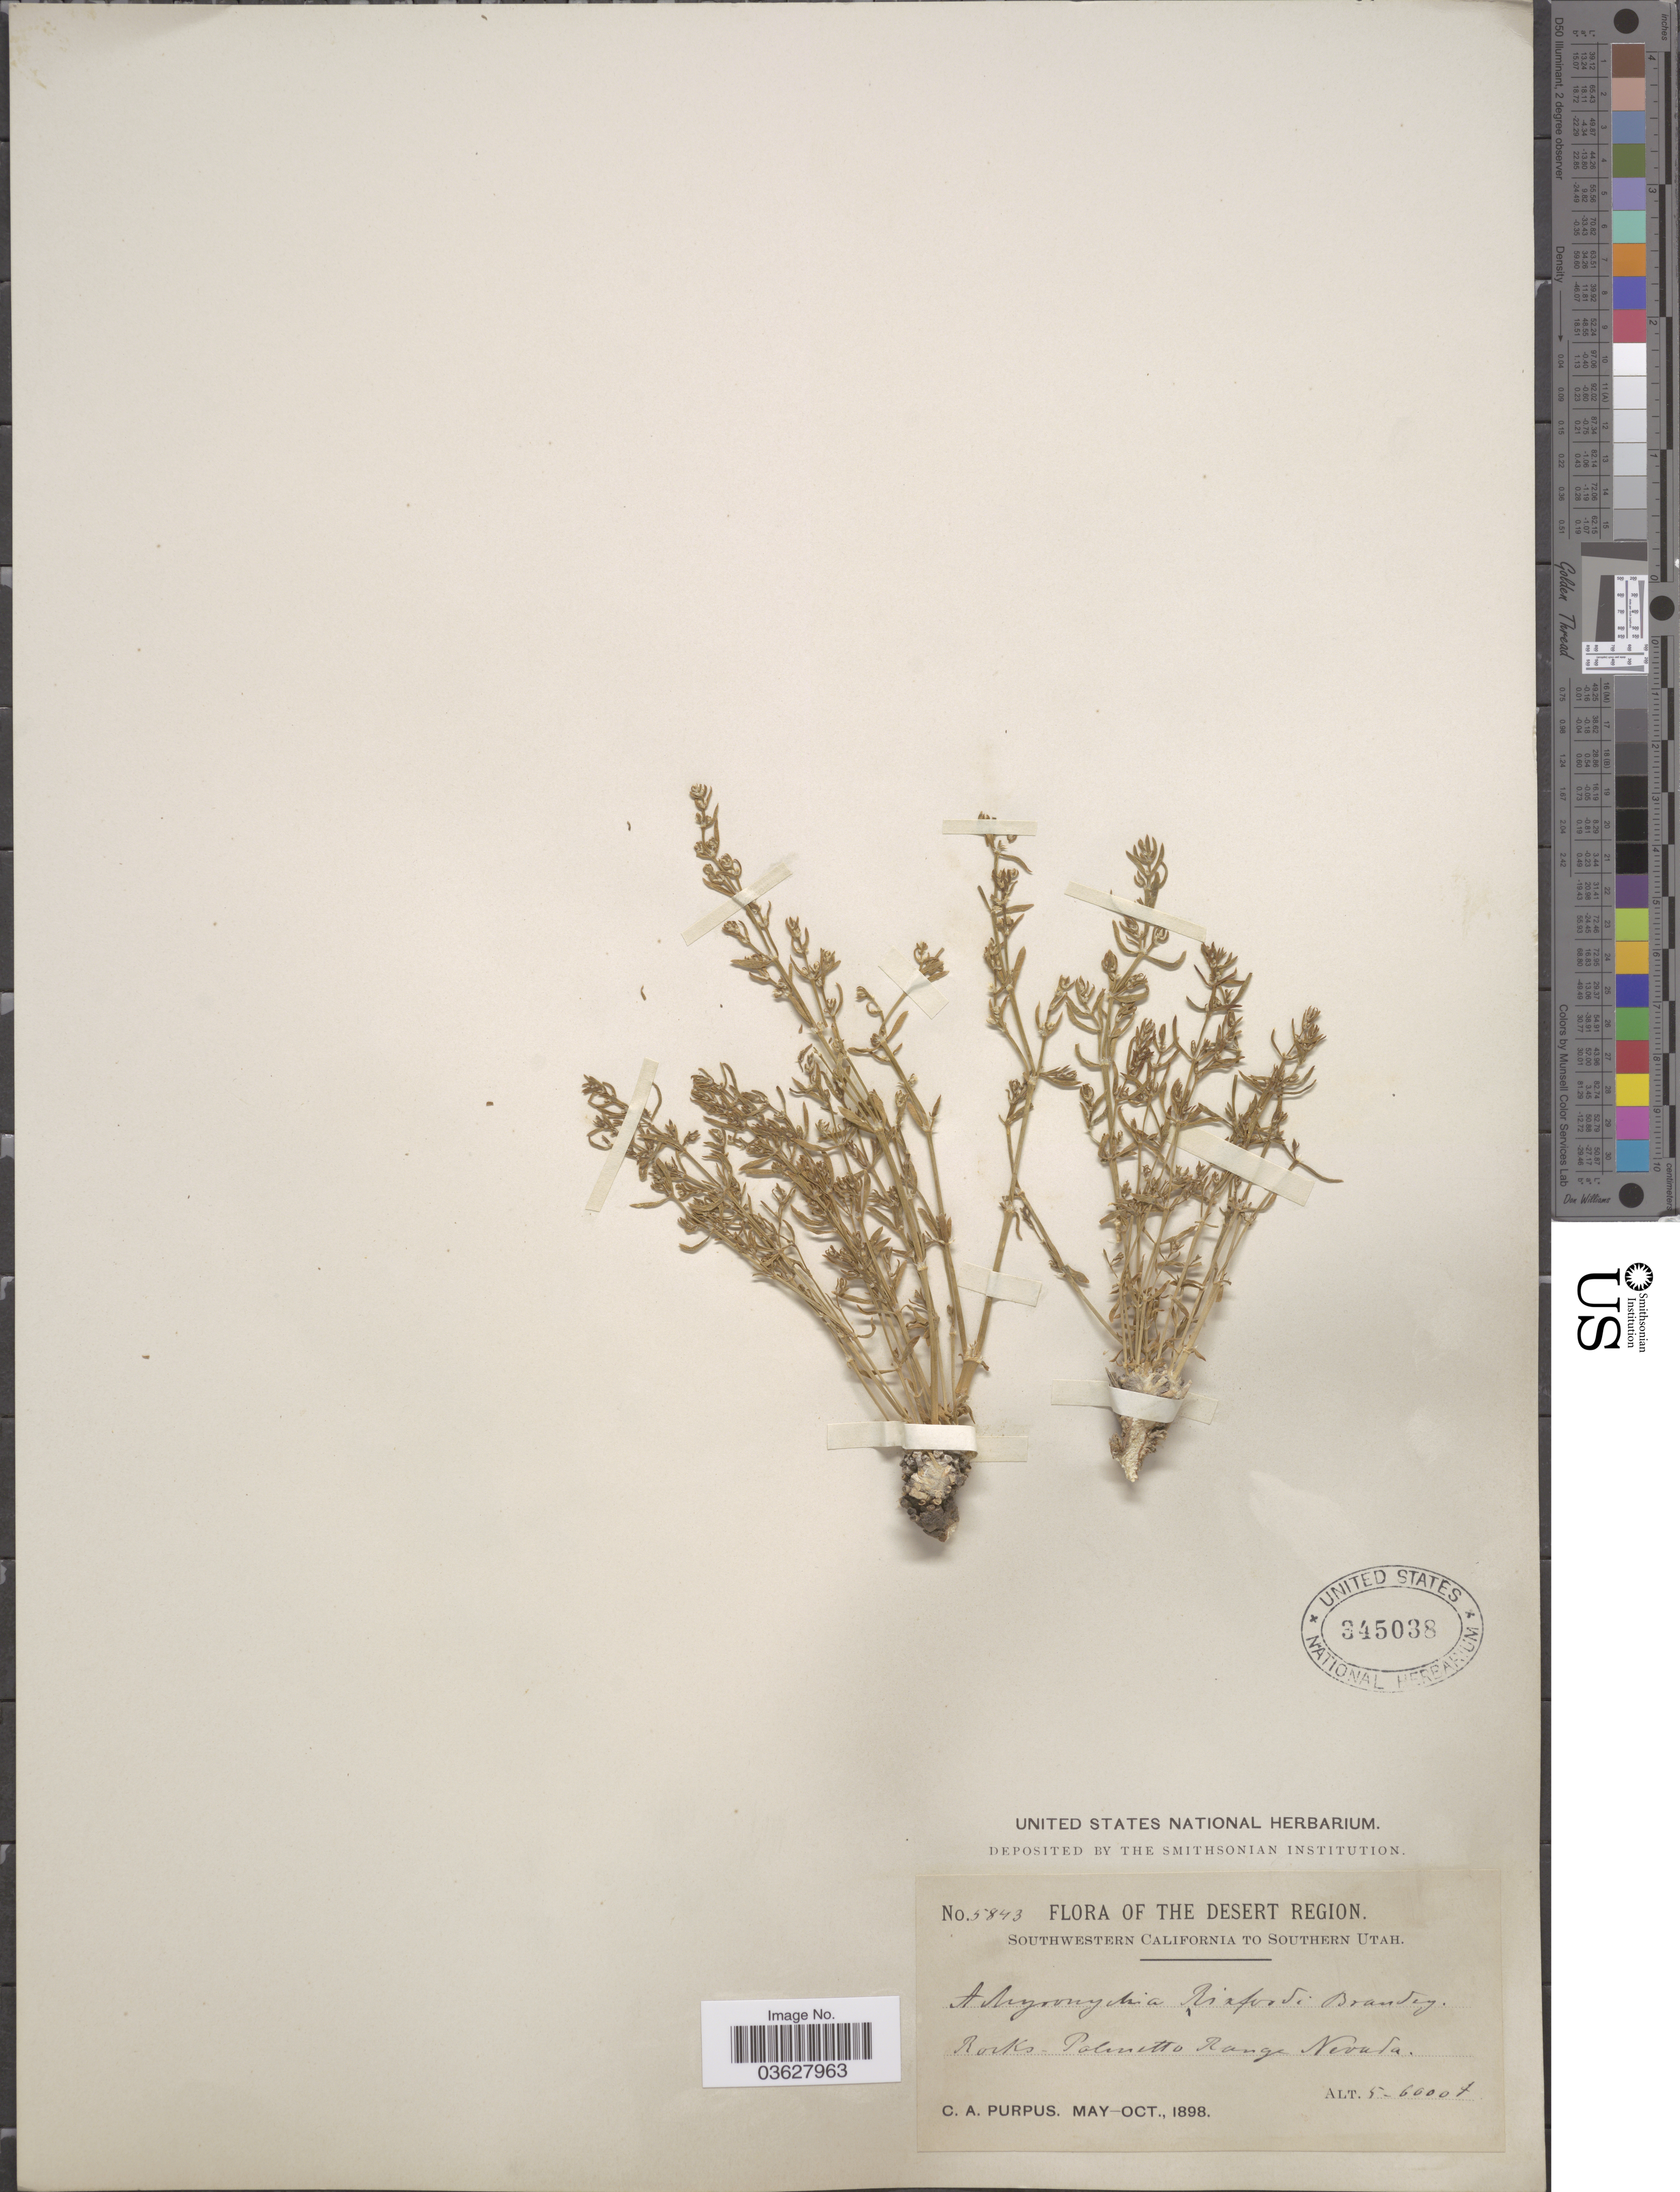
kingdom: Plantae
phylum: Tracheophyta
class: Magnoliopsida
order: Caryophyllales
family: Caryophyllaceae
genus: Achyronychia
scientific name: Achyronychia rixfordii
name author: Brandegee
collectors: C. A. Purpus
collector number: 5843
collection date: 1898-05/1898-10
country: United States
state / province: Nevada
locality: The Desert Region. Rocks-Palmitto Range.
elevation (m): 1524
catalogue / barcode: US 345038